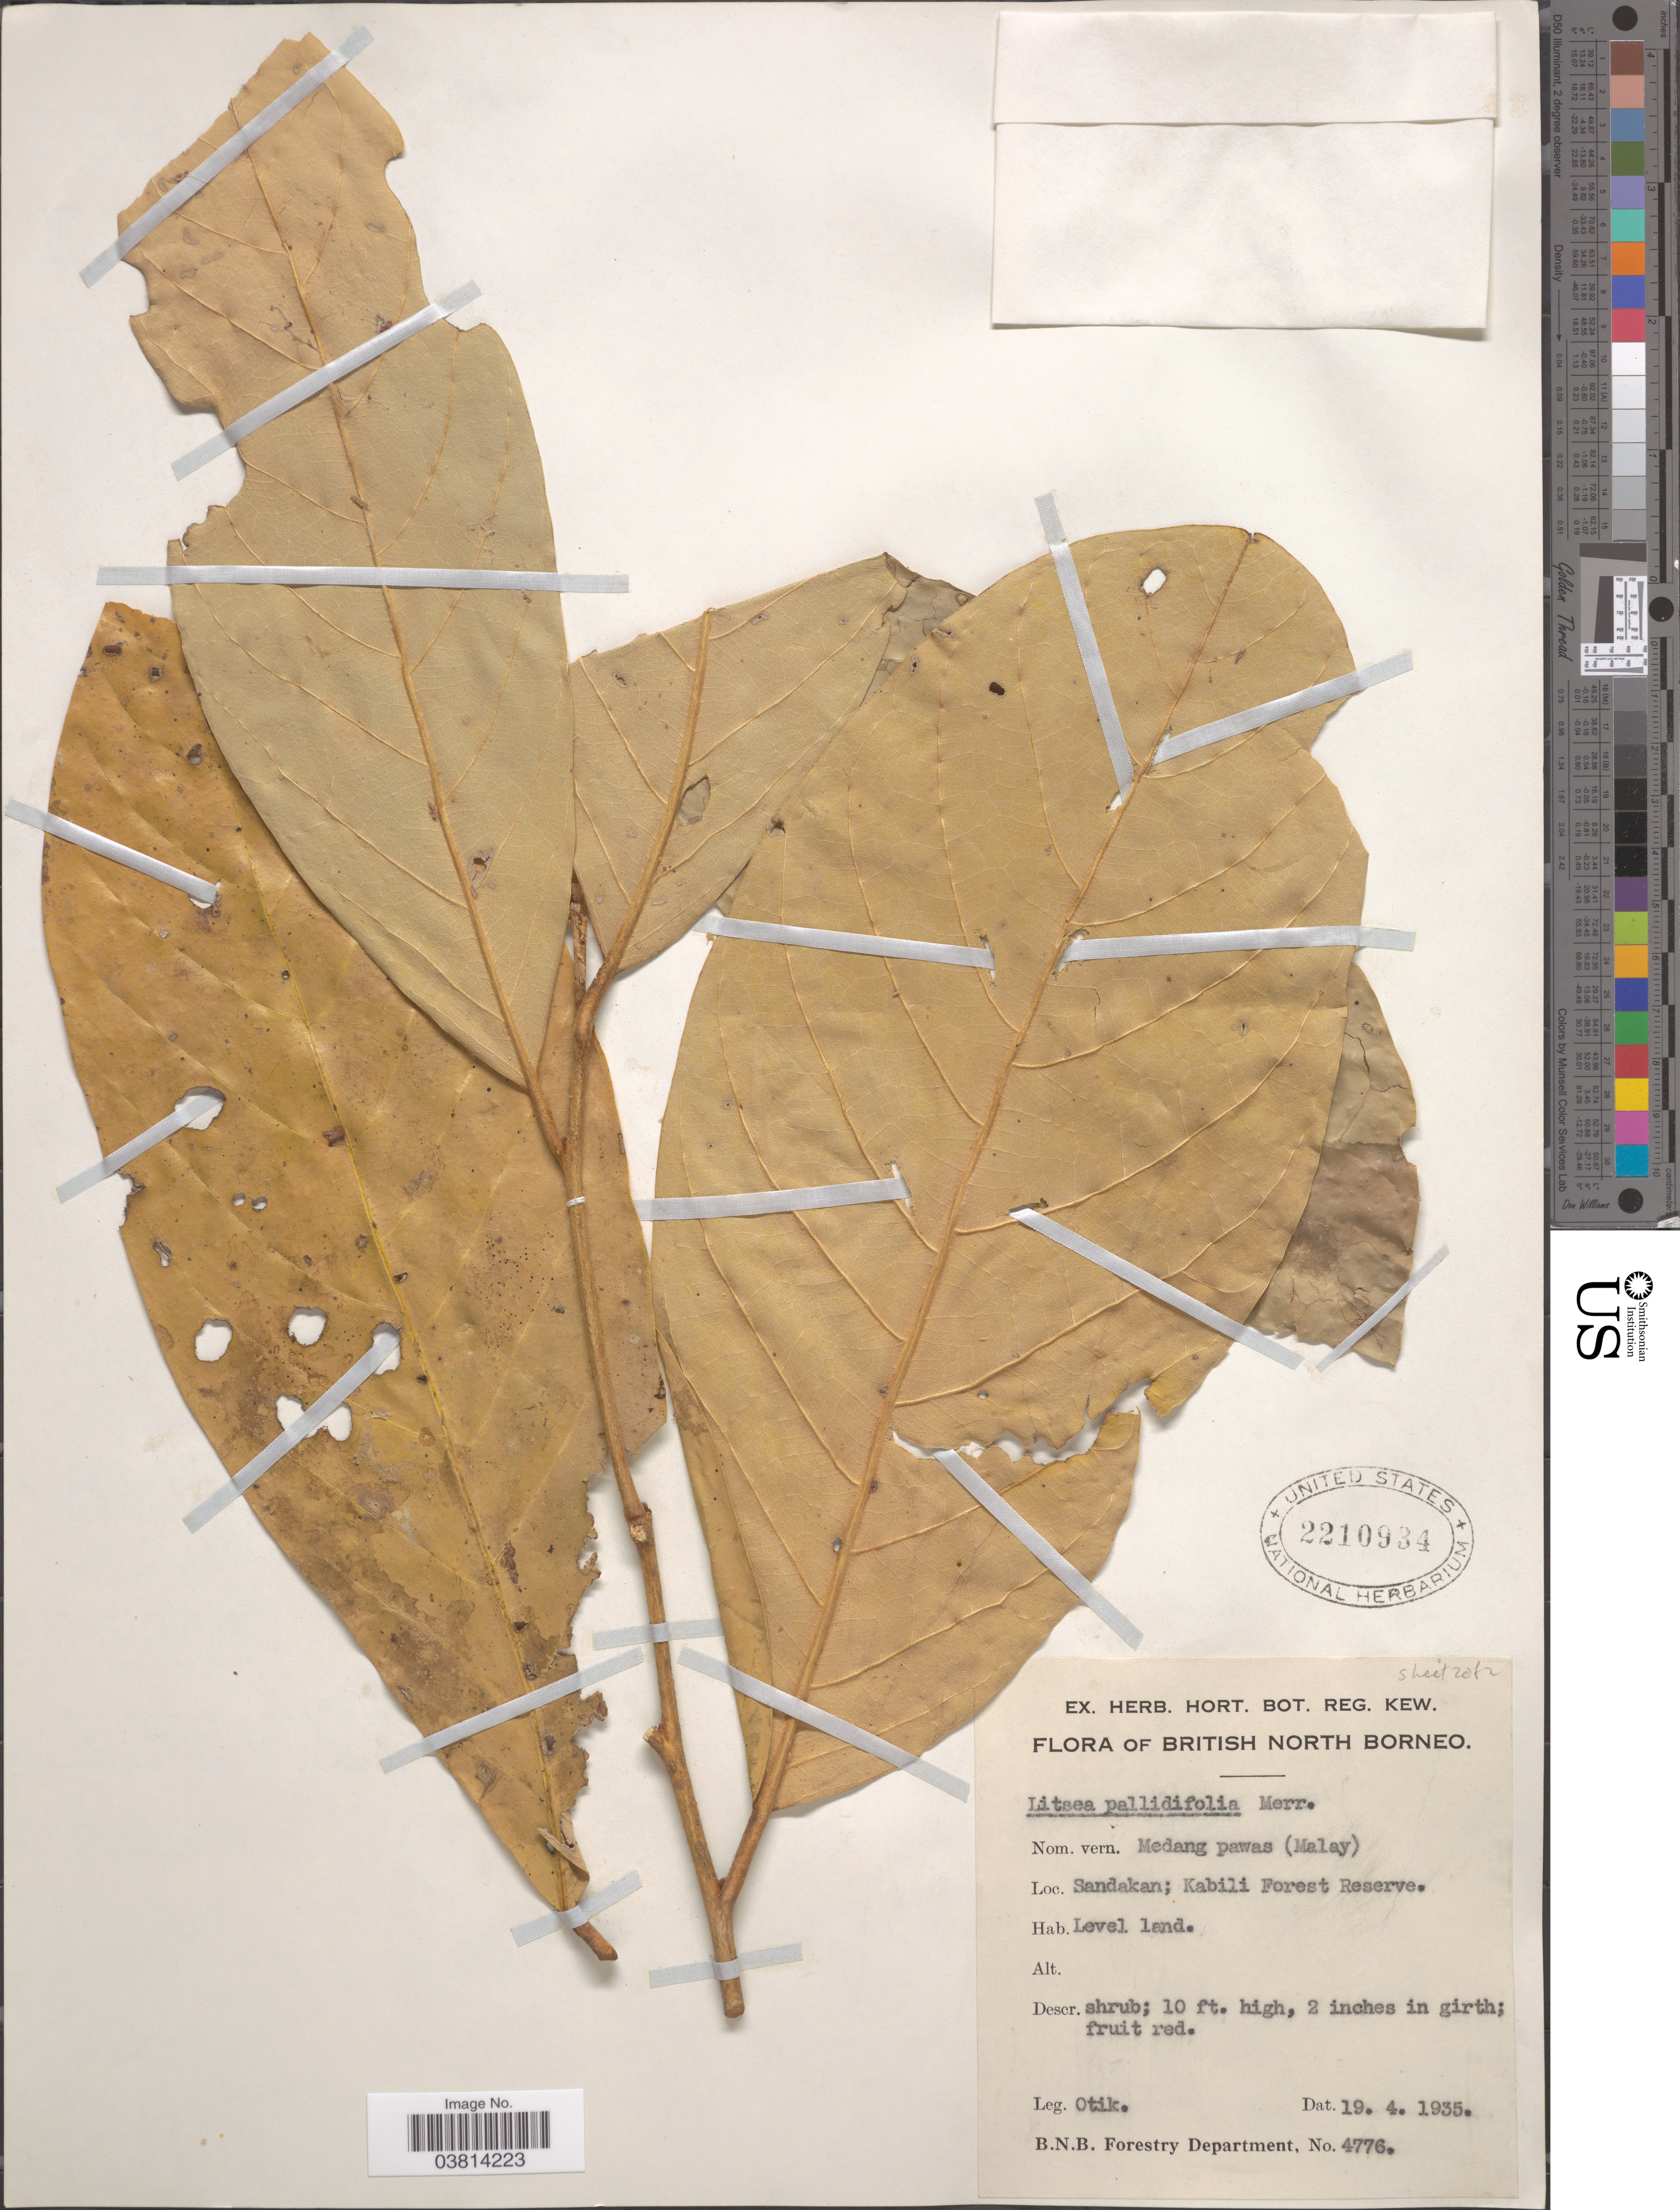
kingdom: Plantae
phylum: Tracheophyta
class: Magnoliopsida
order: Laurales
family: Lauraceae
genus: Litsea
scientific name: Litsea unita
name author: Lour. & Merr.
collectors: Otik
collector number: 4776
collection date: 1935-04-19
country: Malaysia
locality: British North Borneo. Sandakan; Kabili Forest Reserve.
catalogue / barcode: US 2210934